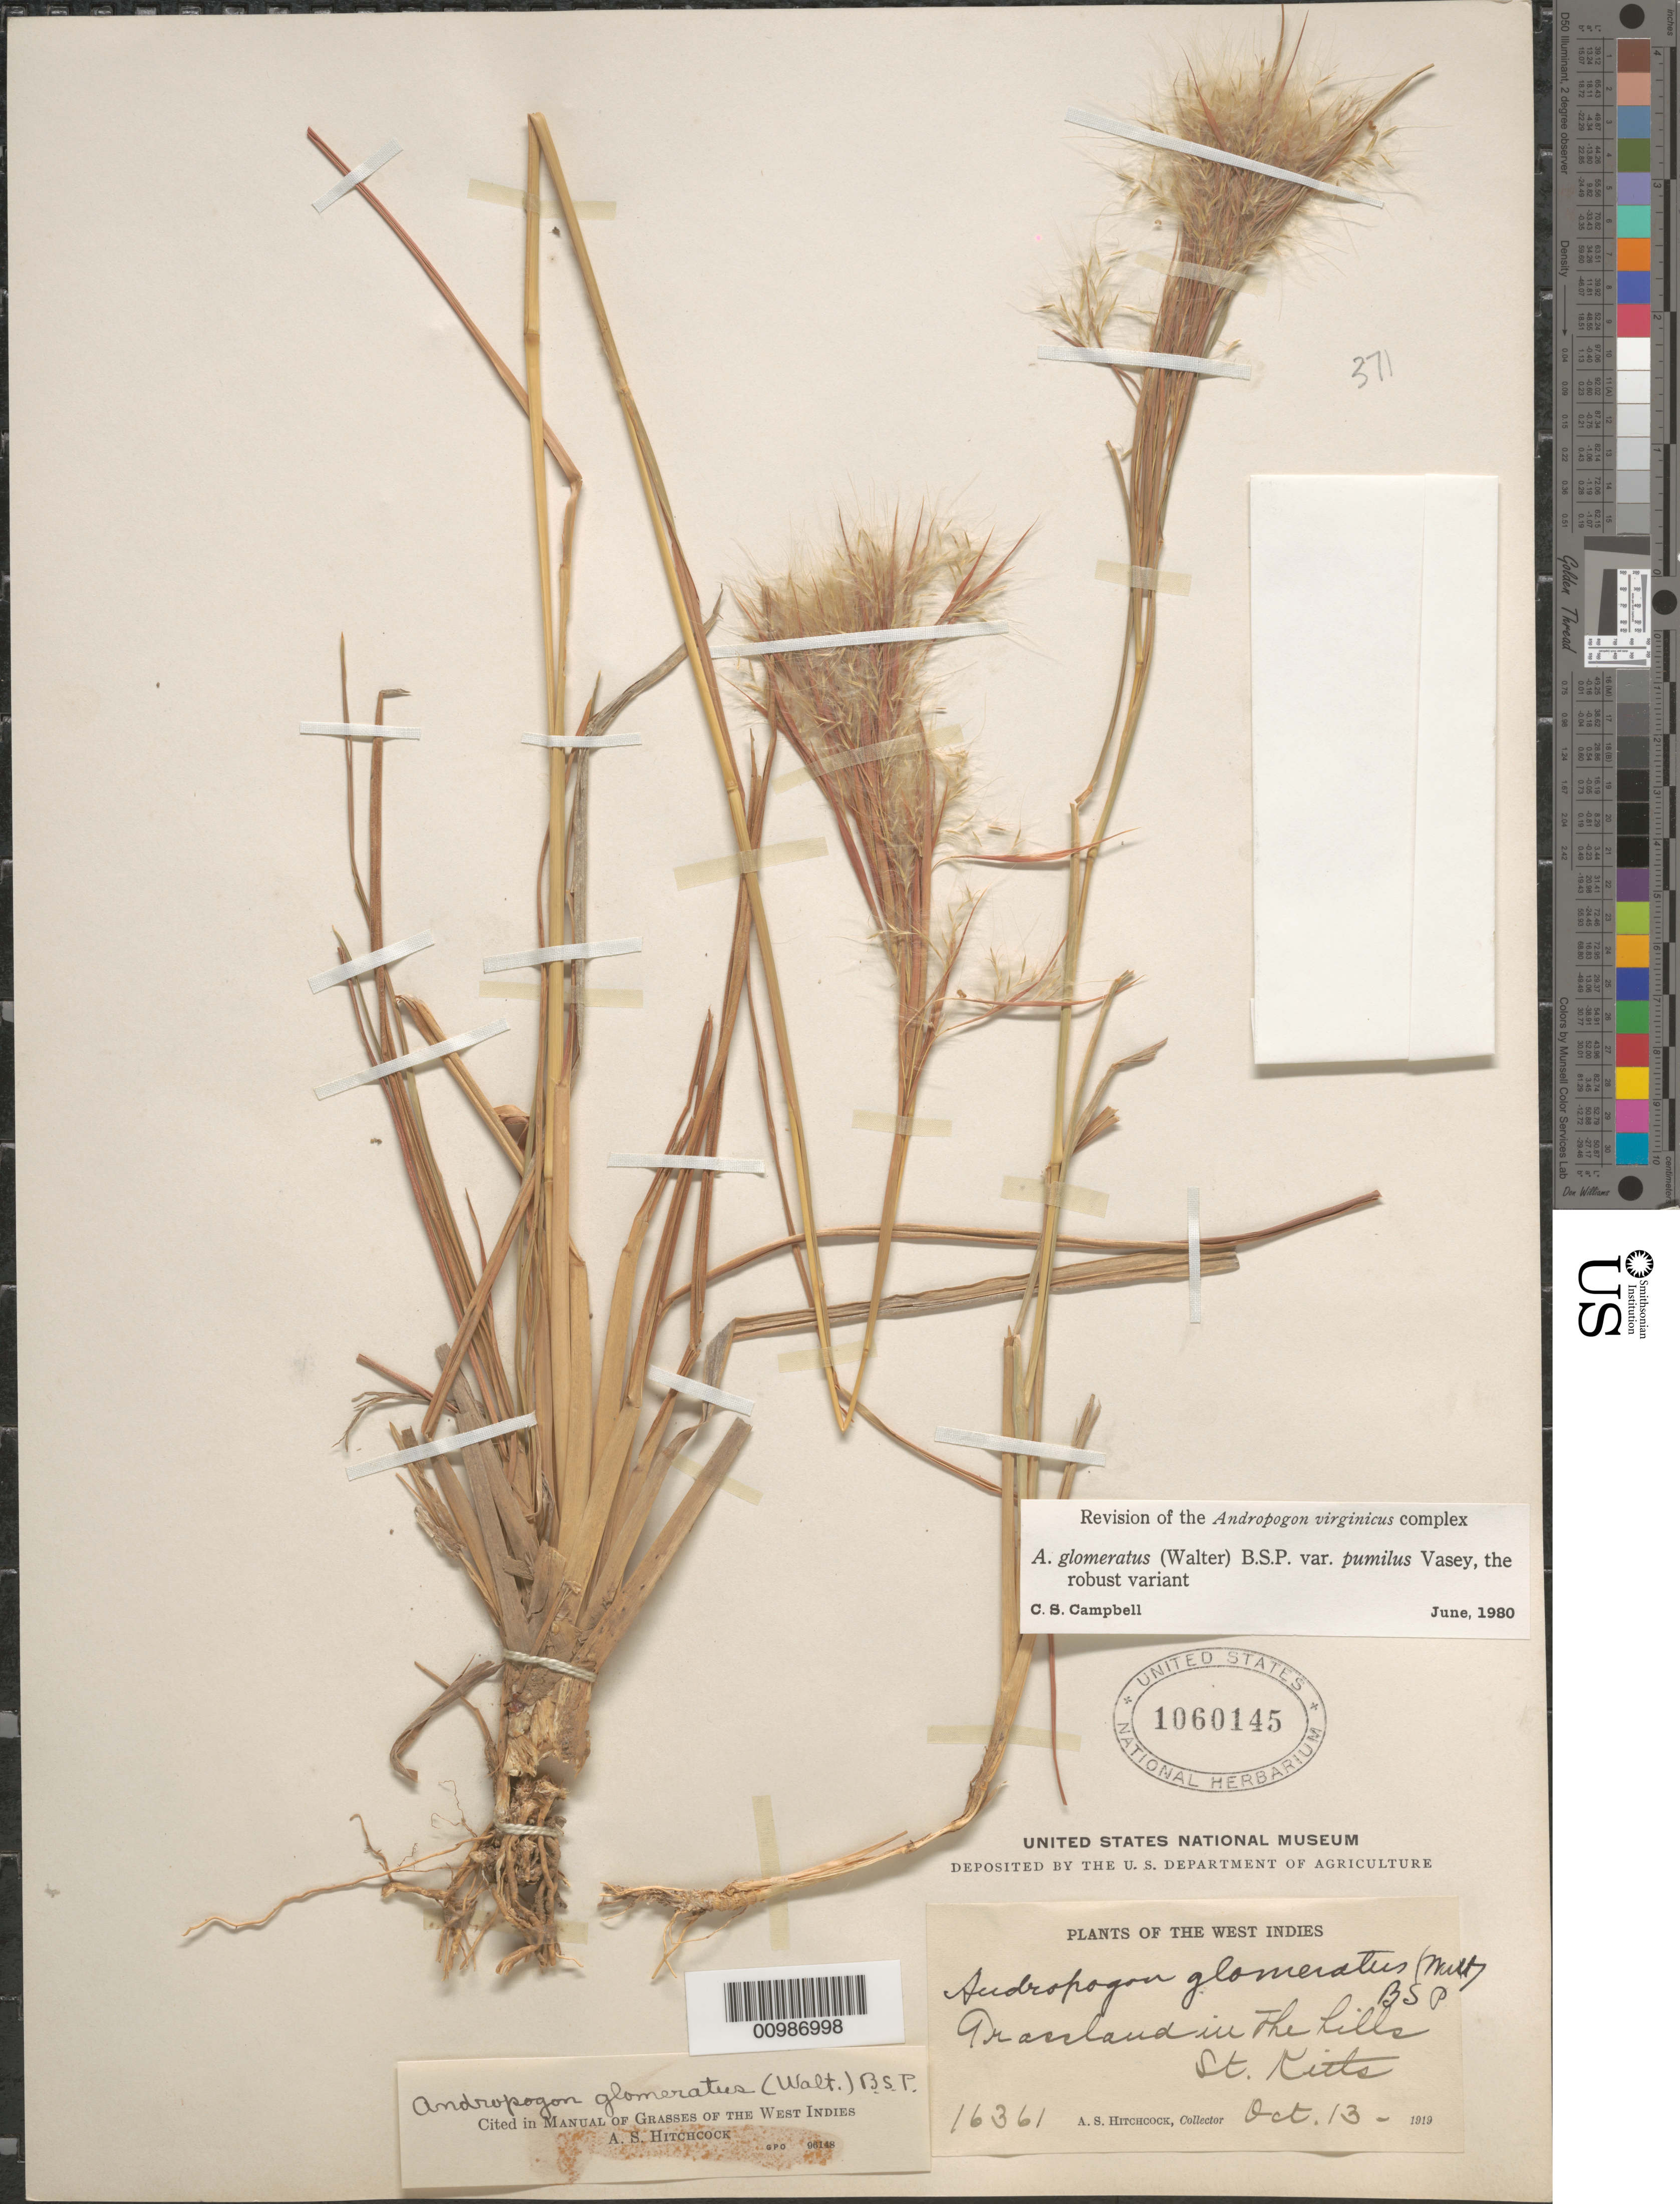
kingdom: Plantae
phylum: Tracheophyta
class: Liliopsida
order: Poales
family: Poaceae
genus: Andropogon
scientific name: Andropogon glomeratus var. pumilus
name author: (Vasey) L.H. Dewey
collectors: A. S. Hitchcock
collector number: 16361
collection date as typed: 13 Oct 1919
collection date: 1919-10-13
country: St. Christopher-Nevis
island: St. Christopher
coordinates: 0 N, 0 E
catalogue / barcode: US 1060145